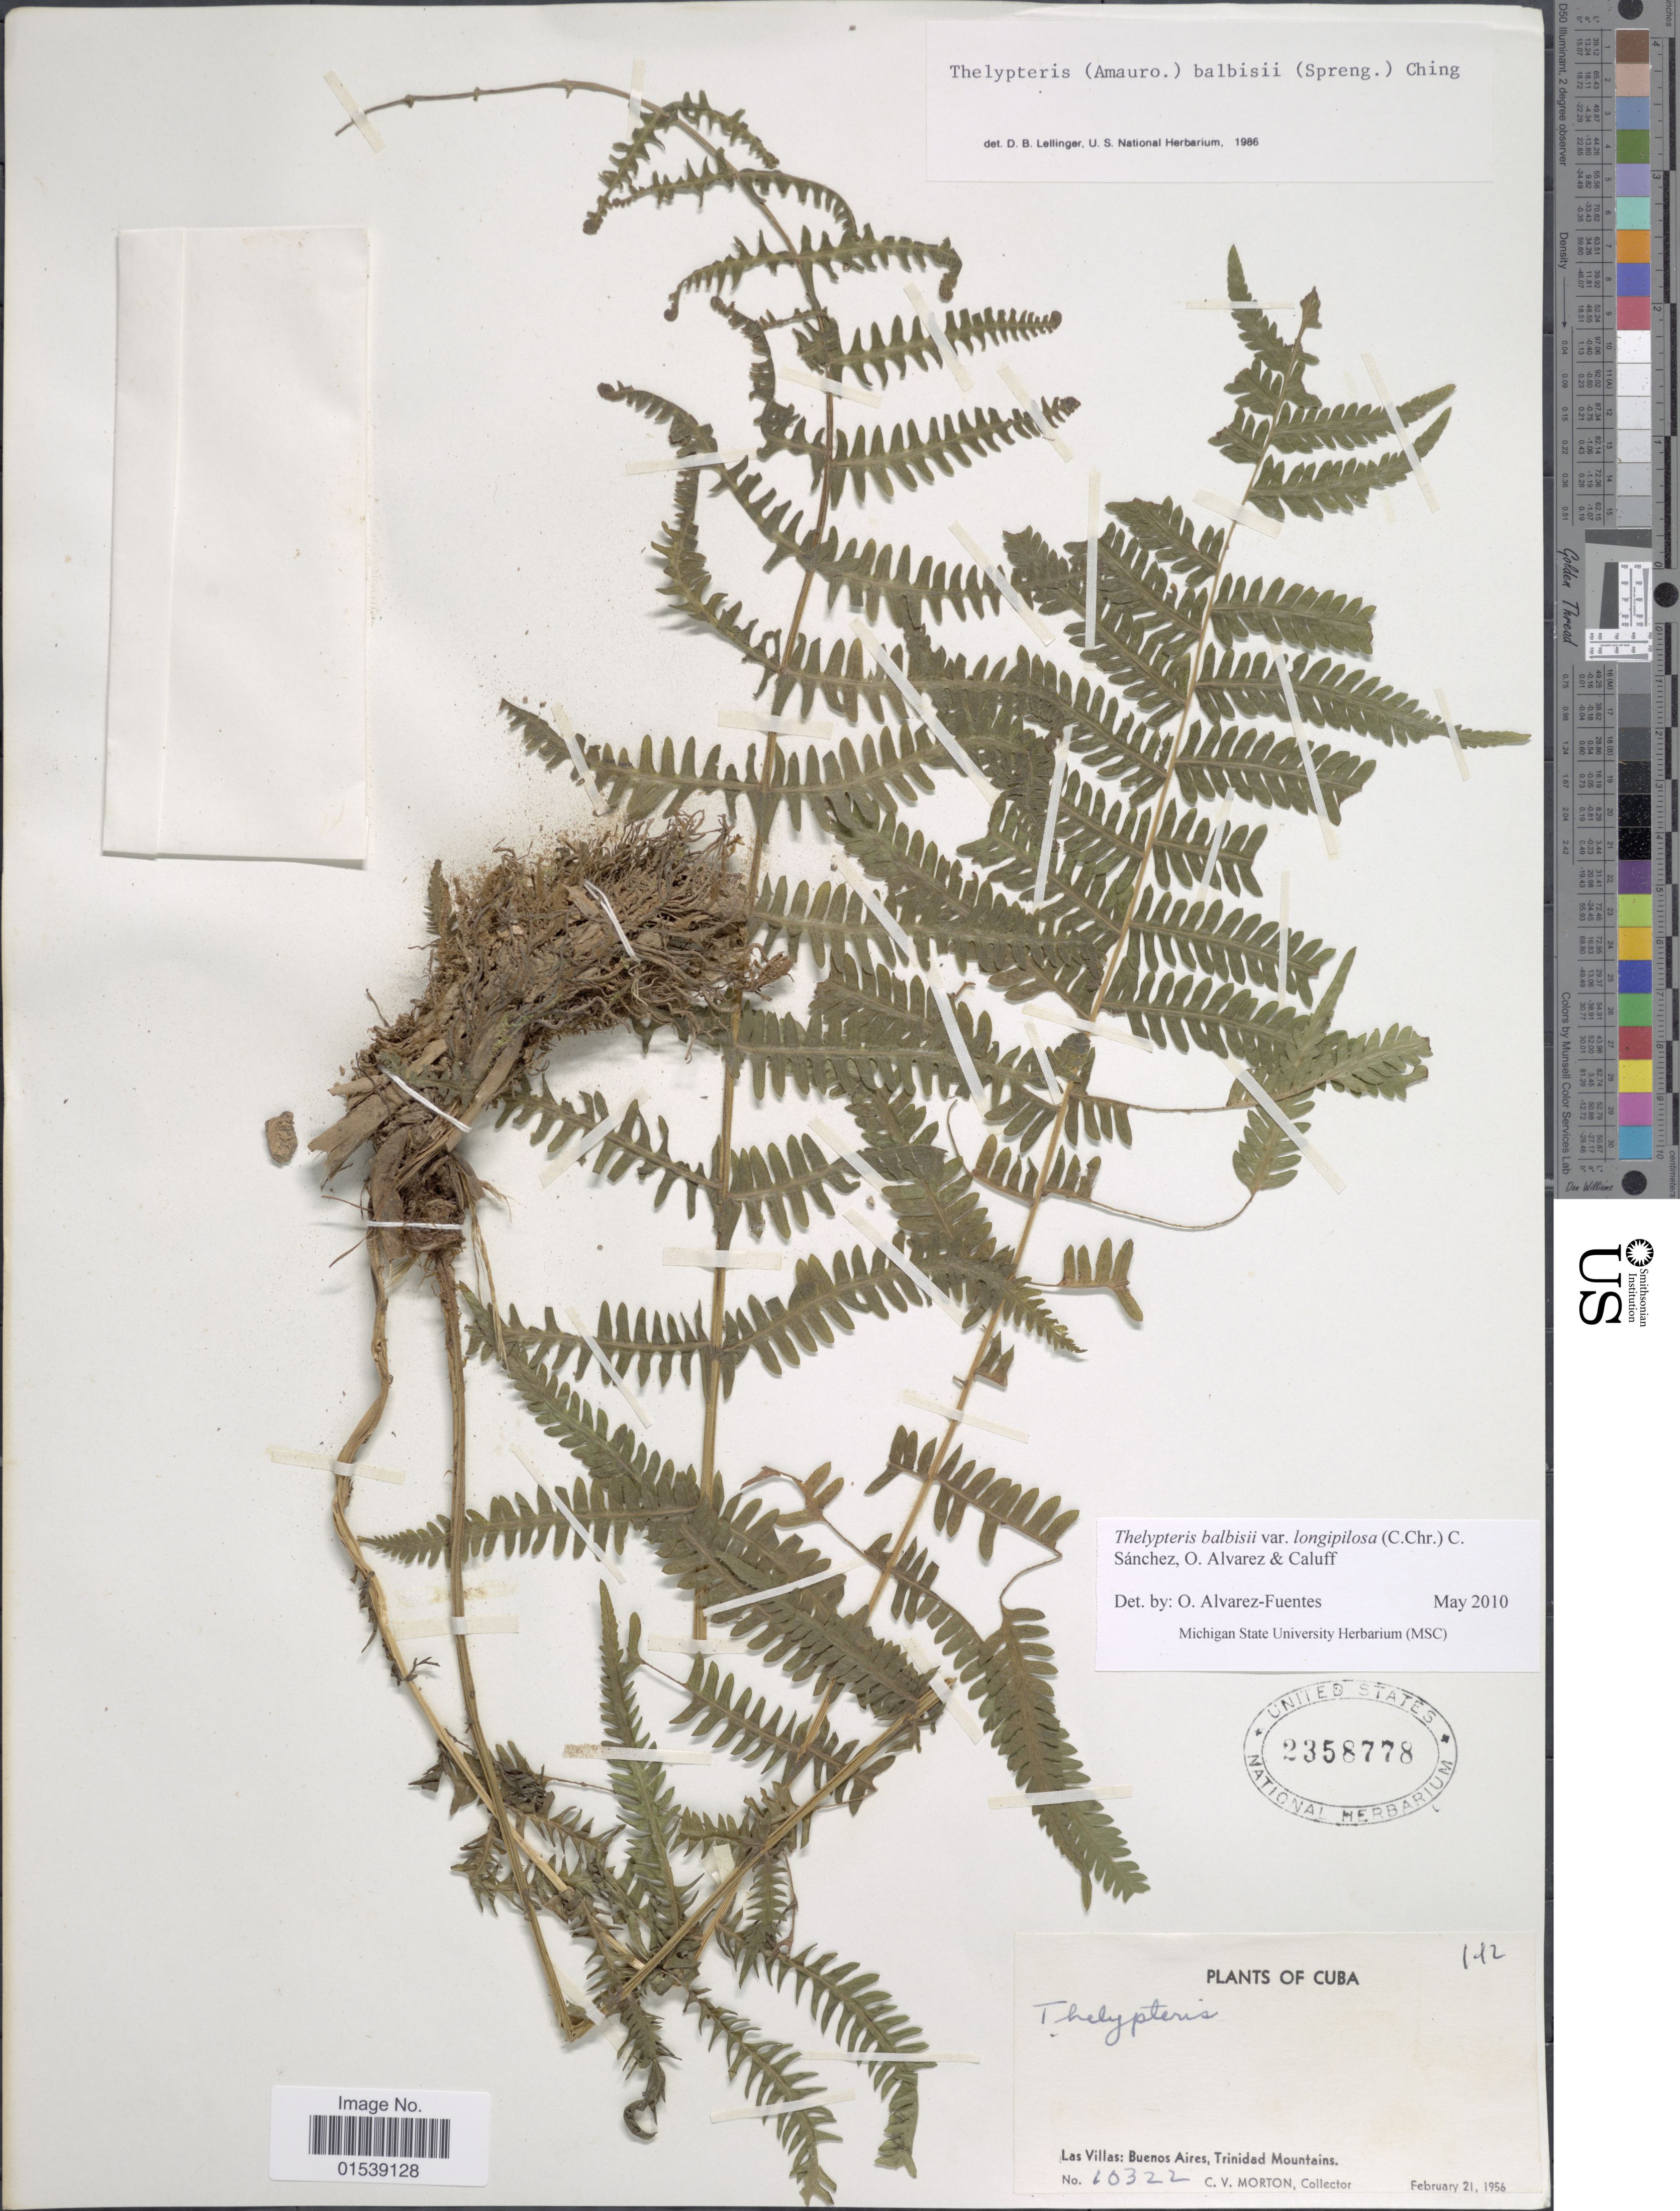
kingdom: Plantae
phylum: Tracheophyta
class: Polypodiopsida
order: Polypodiales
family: Thelypteridaceae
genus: Amauropelta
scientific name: Amauropelta balbisii (Spreng.) comb. nov., ined. 2015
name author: (Spreng.)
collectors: C. V. Morton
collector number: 10322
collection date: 1956-02-21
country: Cuba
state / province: Las Villas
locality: Las Villas: Buenos Aires, Trinidad Mountains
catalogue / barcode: US 2358778